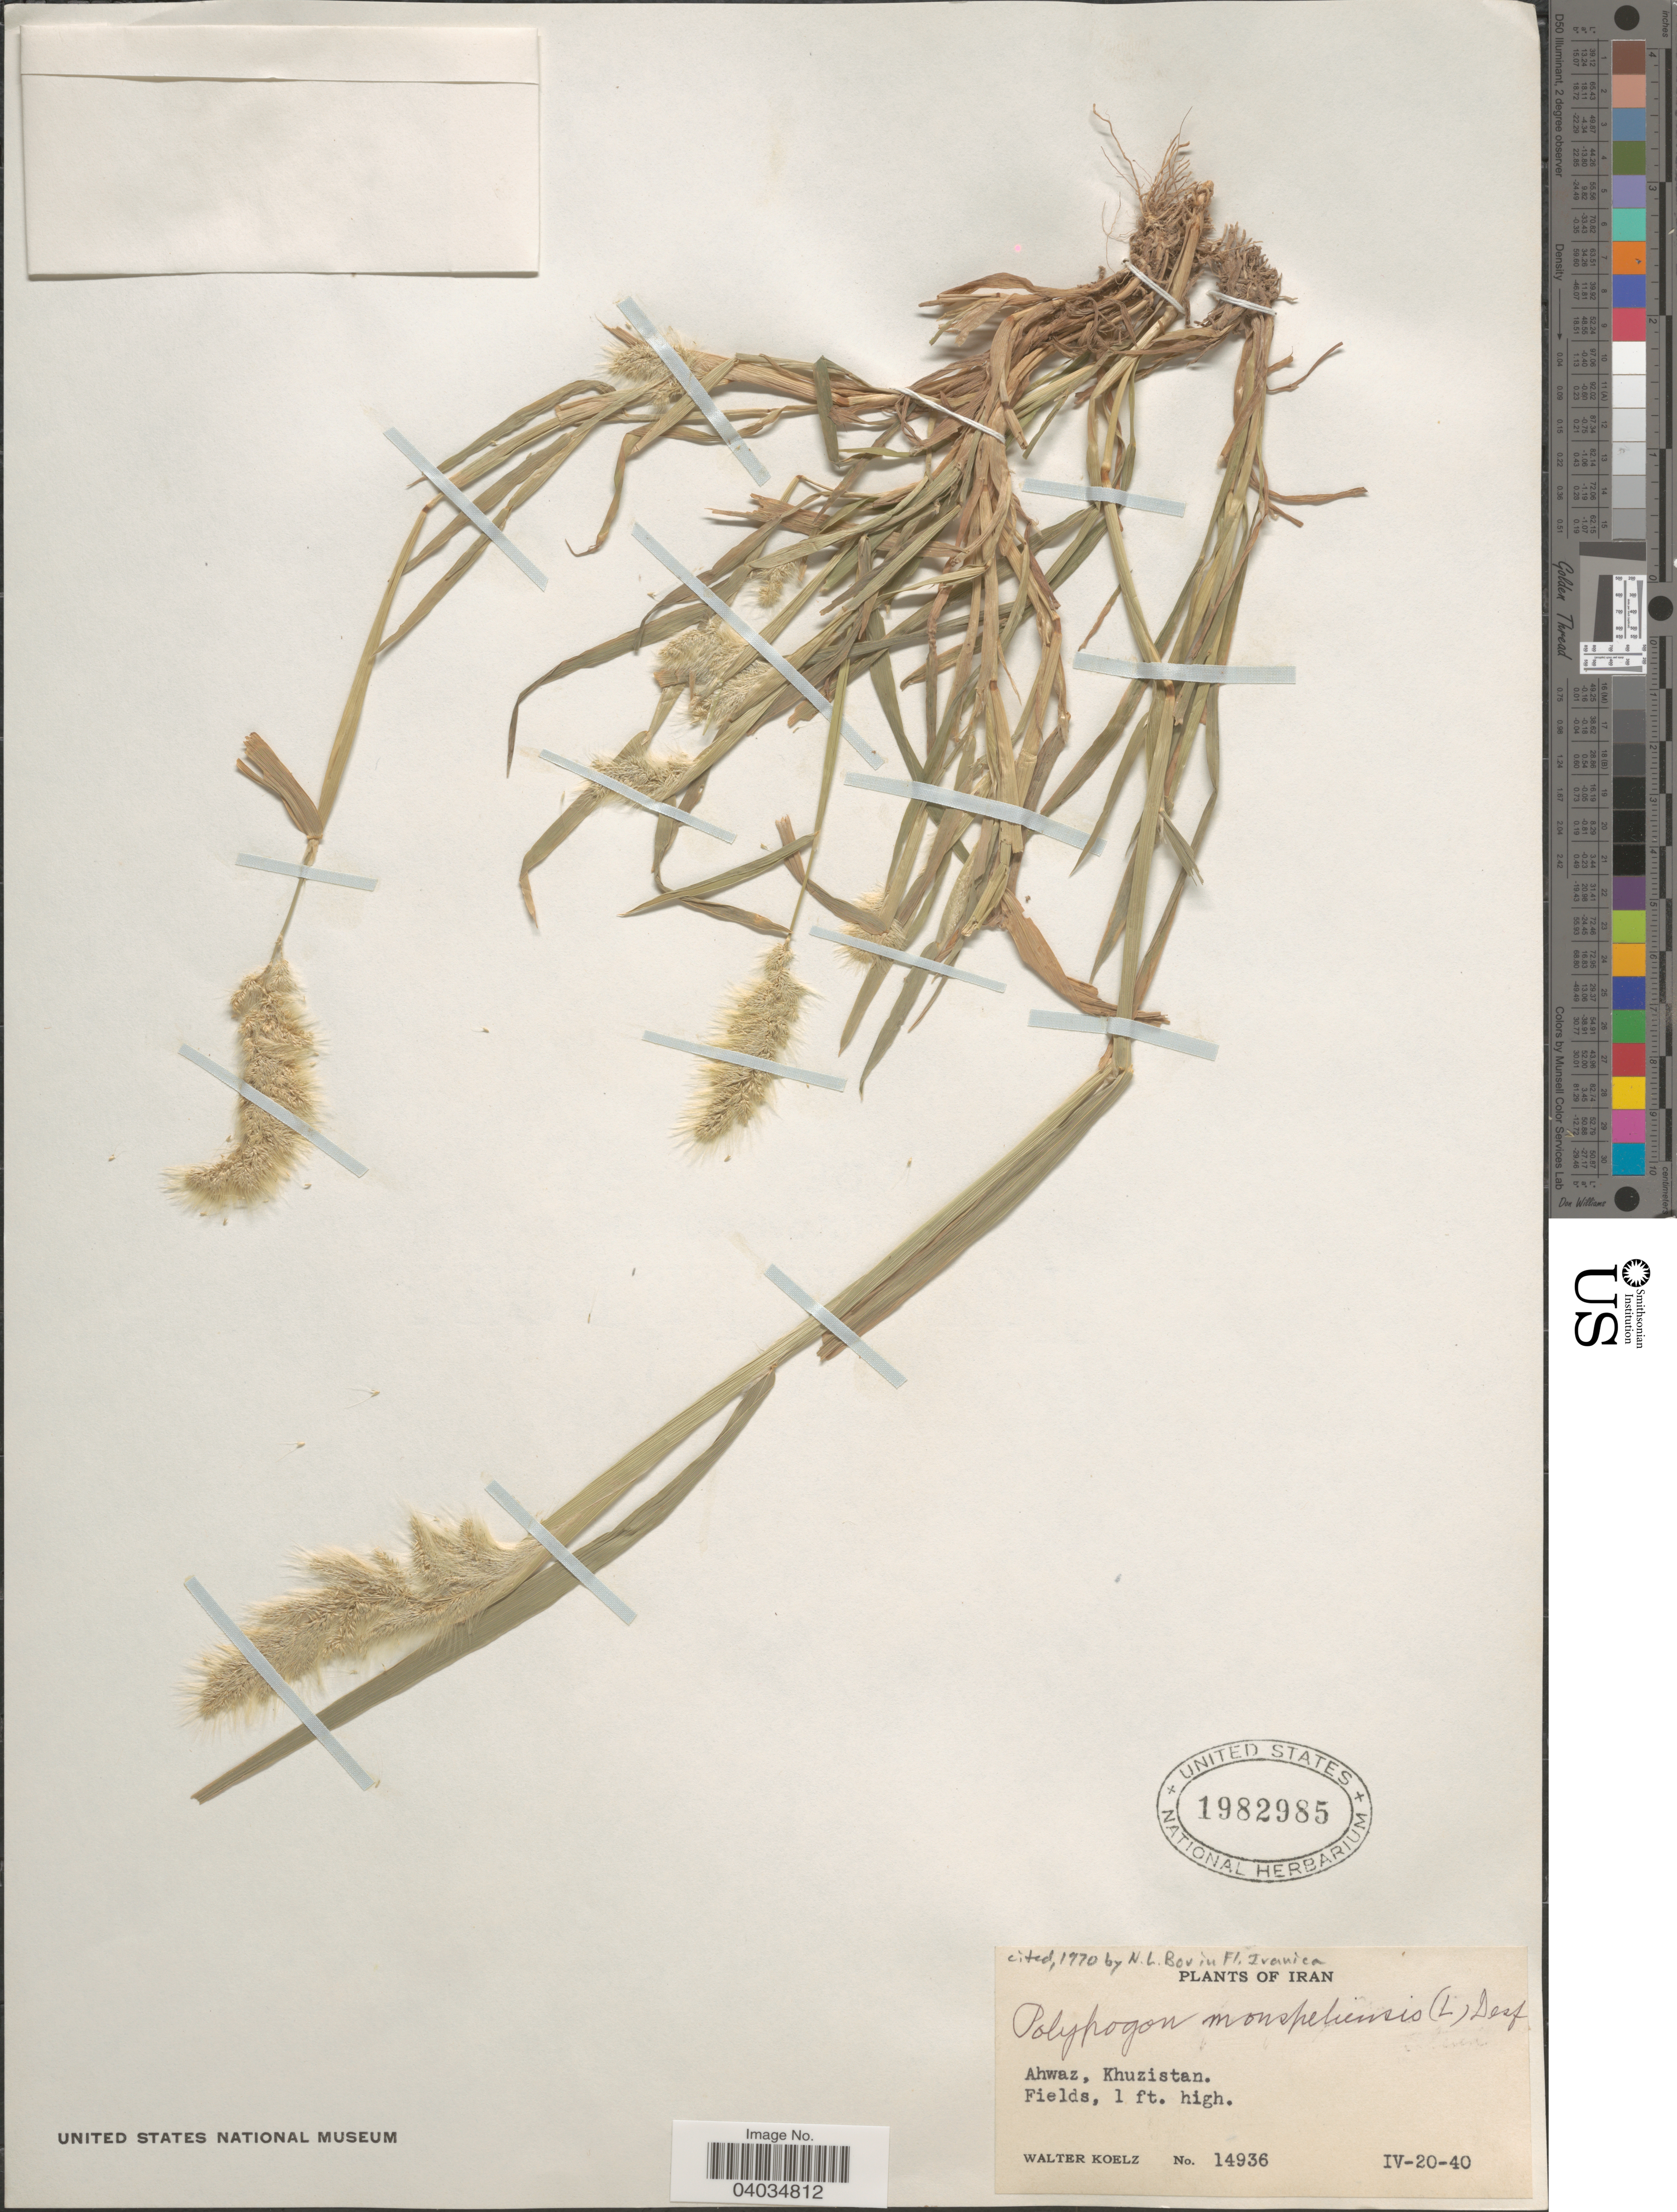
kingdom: Plantae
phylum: Tracheophyta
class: Liliopsida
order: Poales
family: Poaceae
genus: Polypogon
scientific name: Polypogon monspeliensis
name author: (L.) Desf.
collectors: W. N. Koelz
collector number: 14936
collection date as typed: Transcribed d/m/y: 20/4/40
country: Iran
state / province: Khuzestan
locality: Ahwaz, Khuzistan.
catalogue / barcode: US 1982985